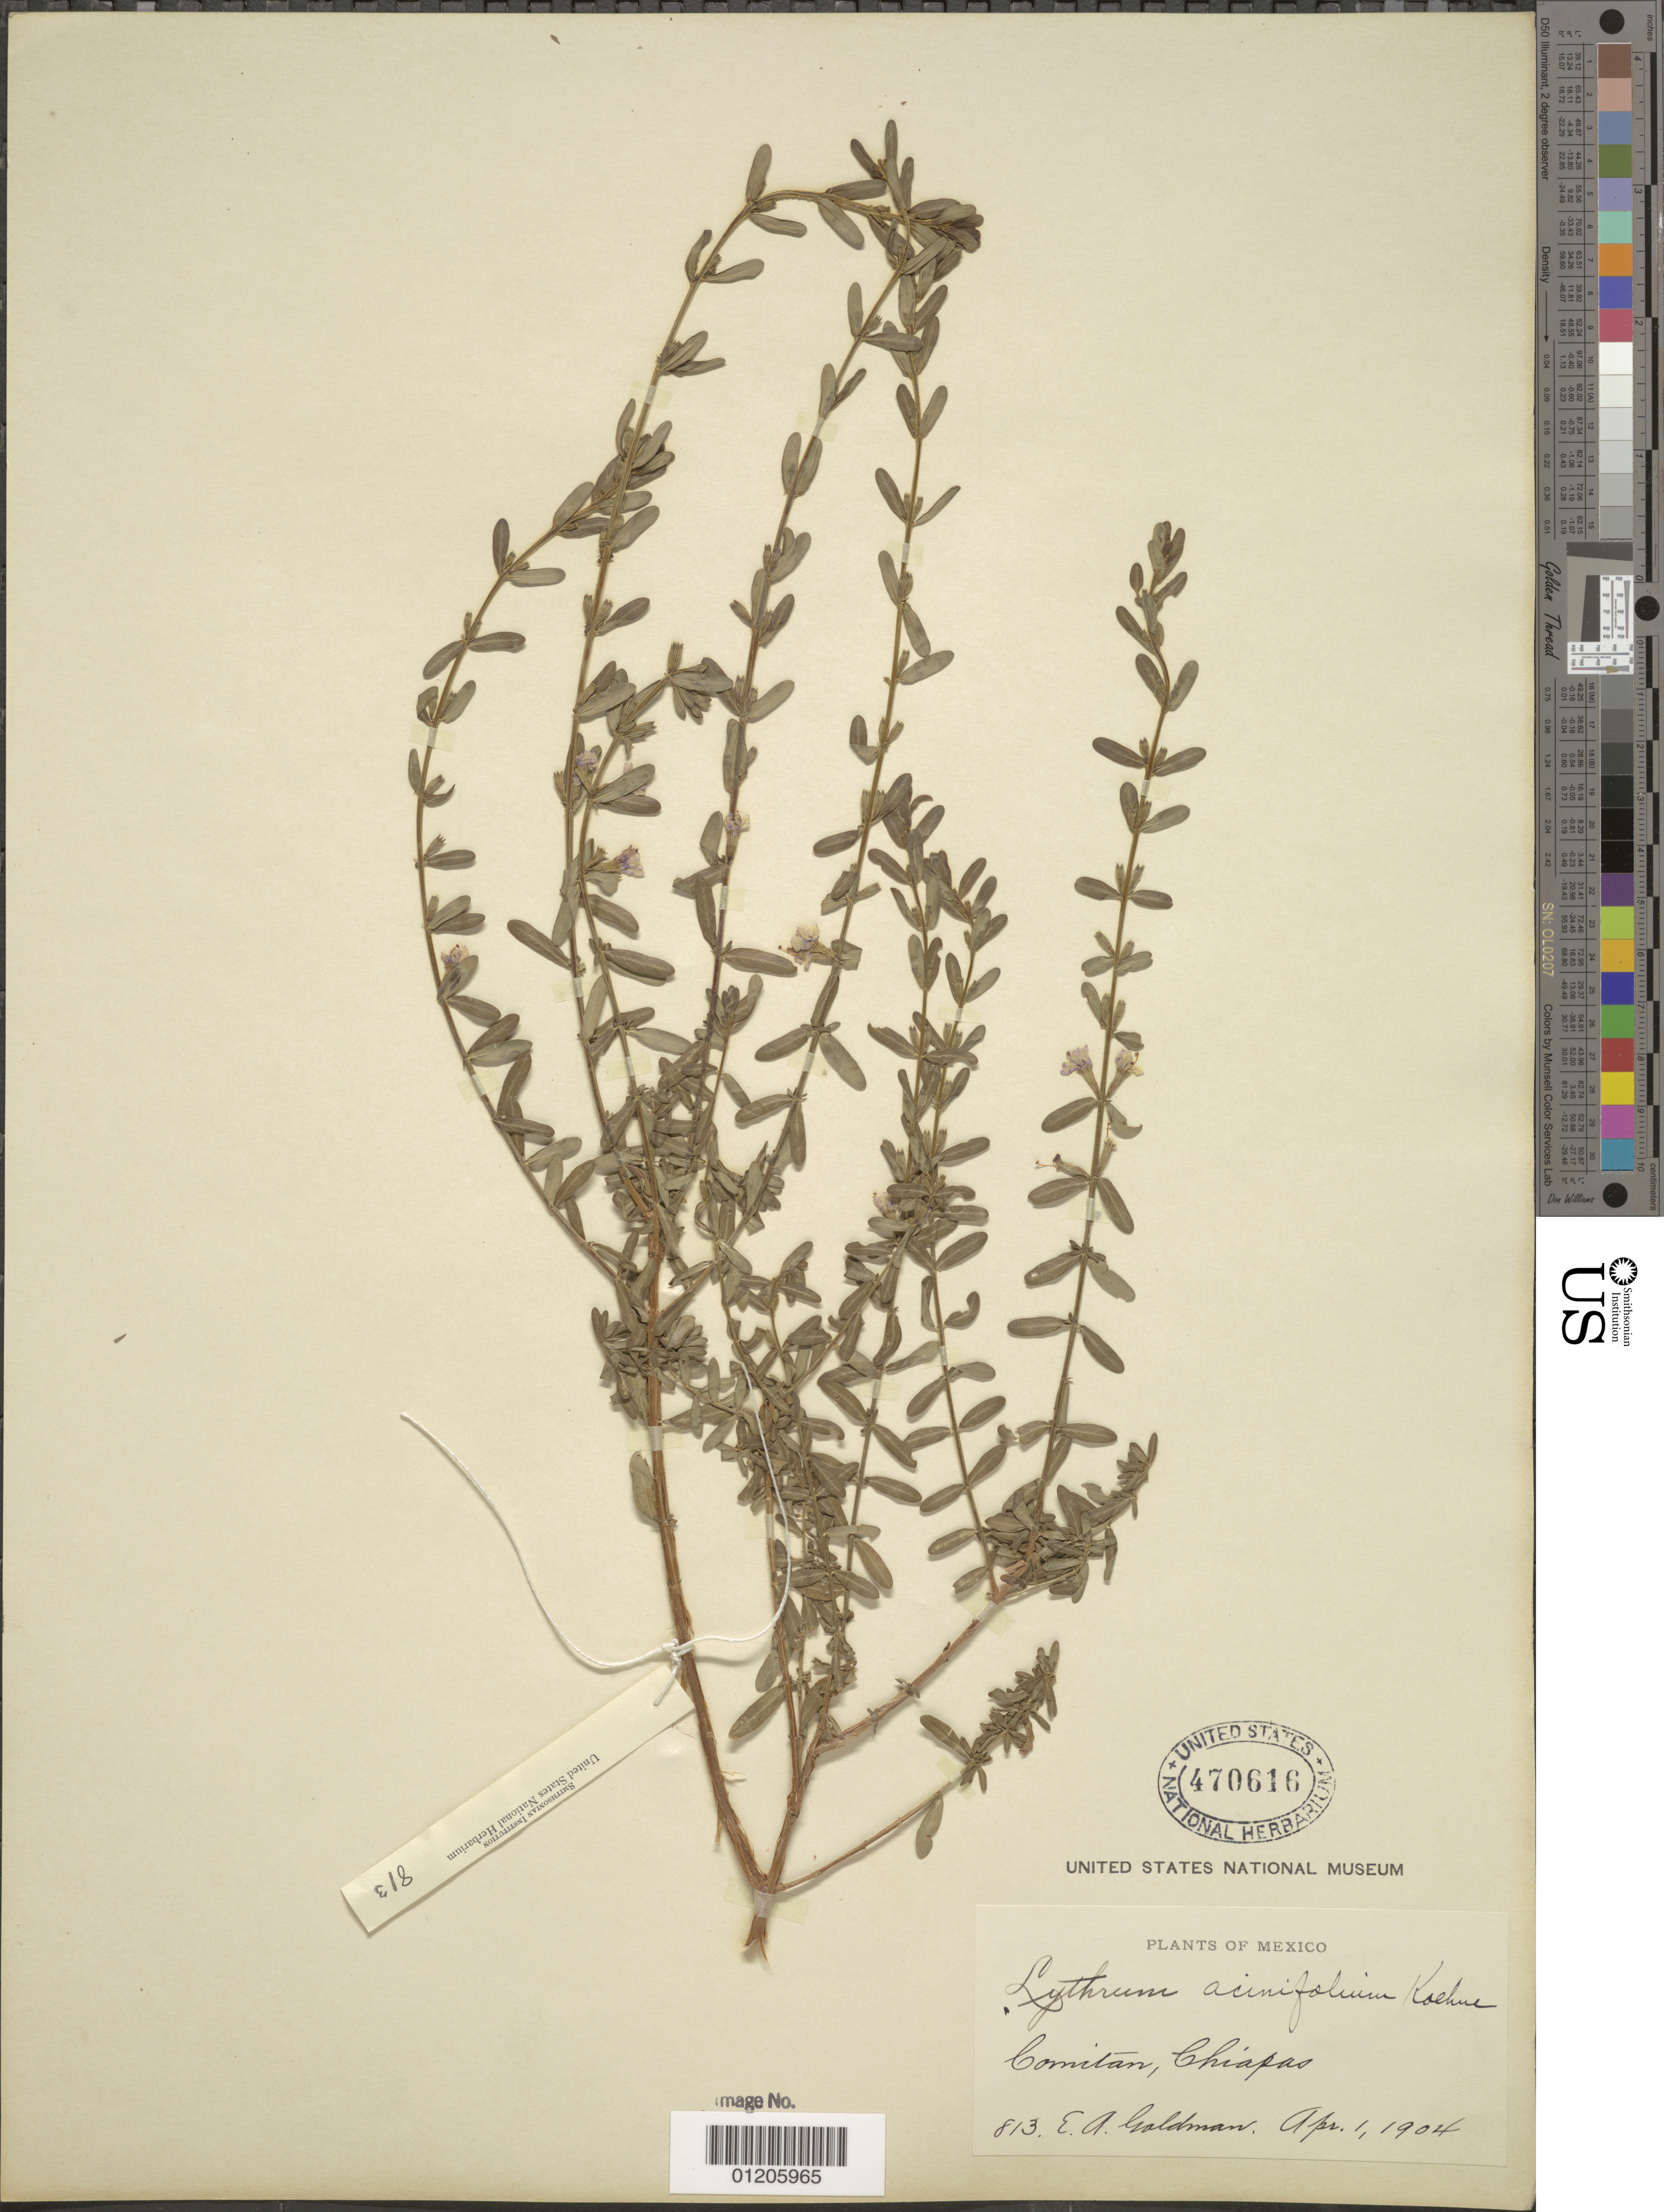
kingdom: Plantae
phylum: Tracheophyta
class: Magnoliopsida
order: Myrtales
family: Lythraceae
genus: Lythrum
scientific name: Lythrum acinifolium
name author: Sessé & Moc. ex Koehne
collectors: E. A. Goldman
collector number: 813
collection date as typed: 01 Apr 1904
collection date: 1904-04-01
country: Mexico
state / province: Chiapas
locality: Comitan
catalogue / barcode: US 470616